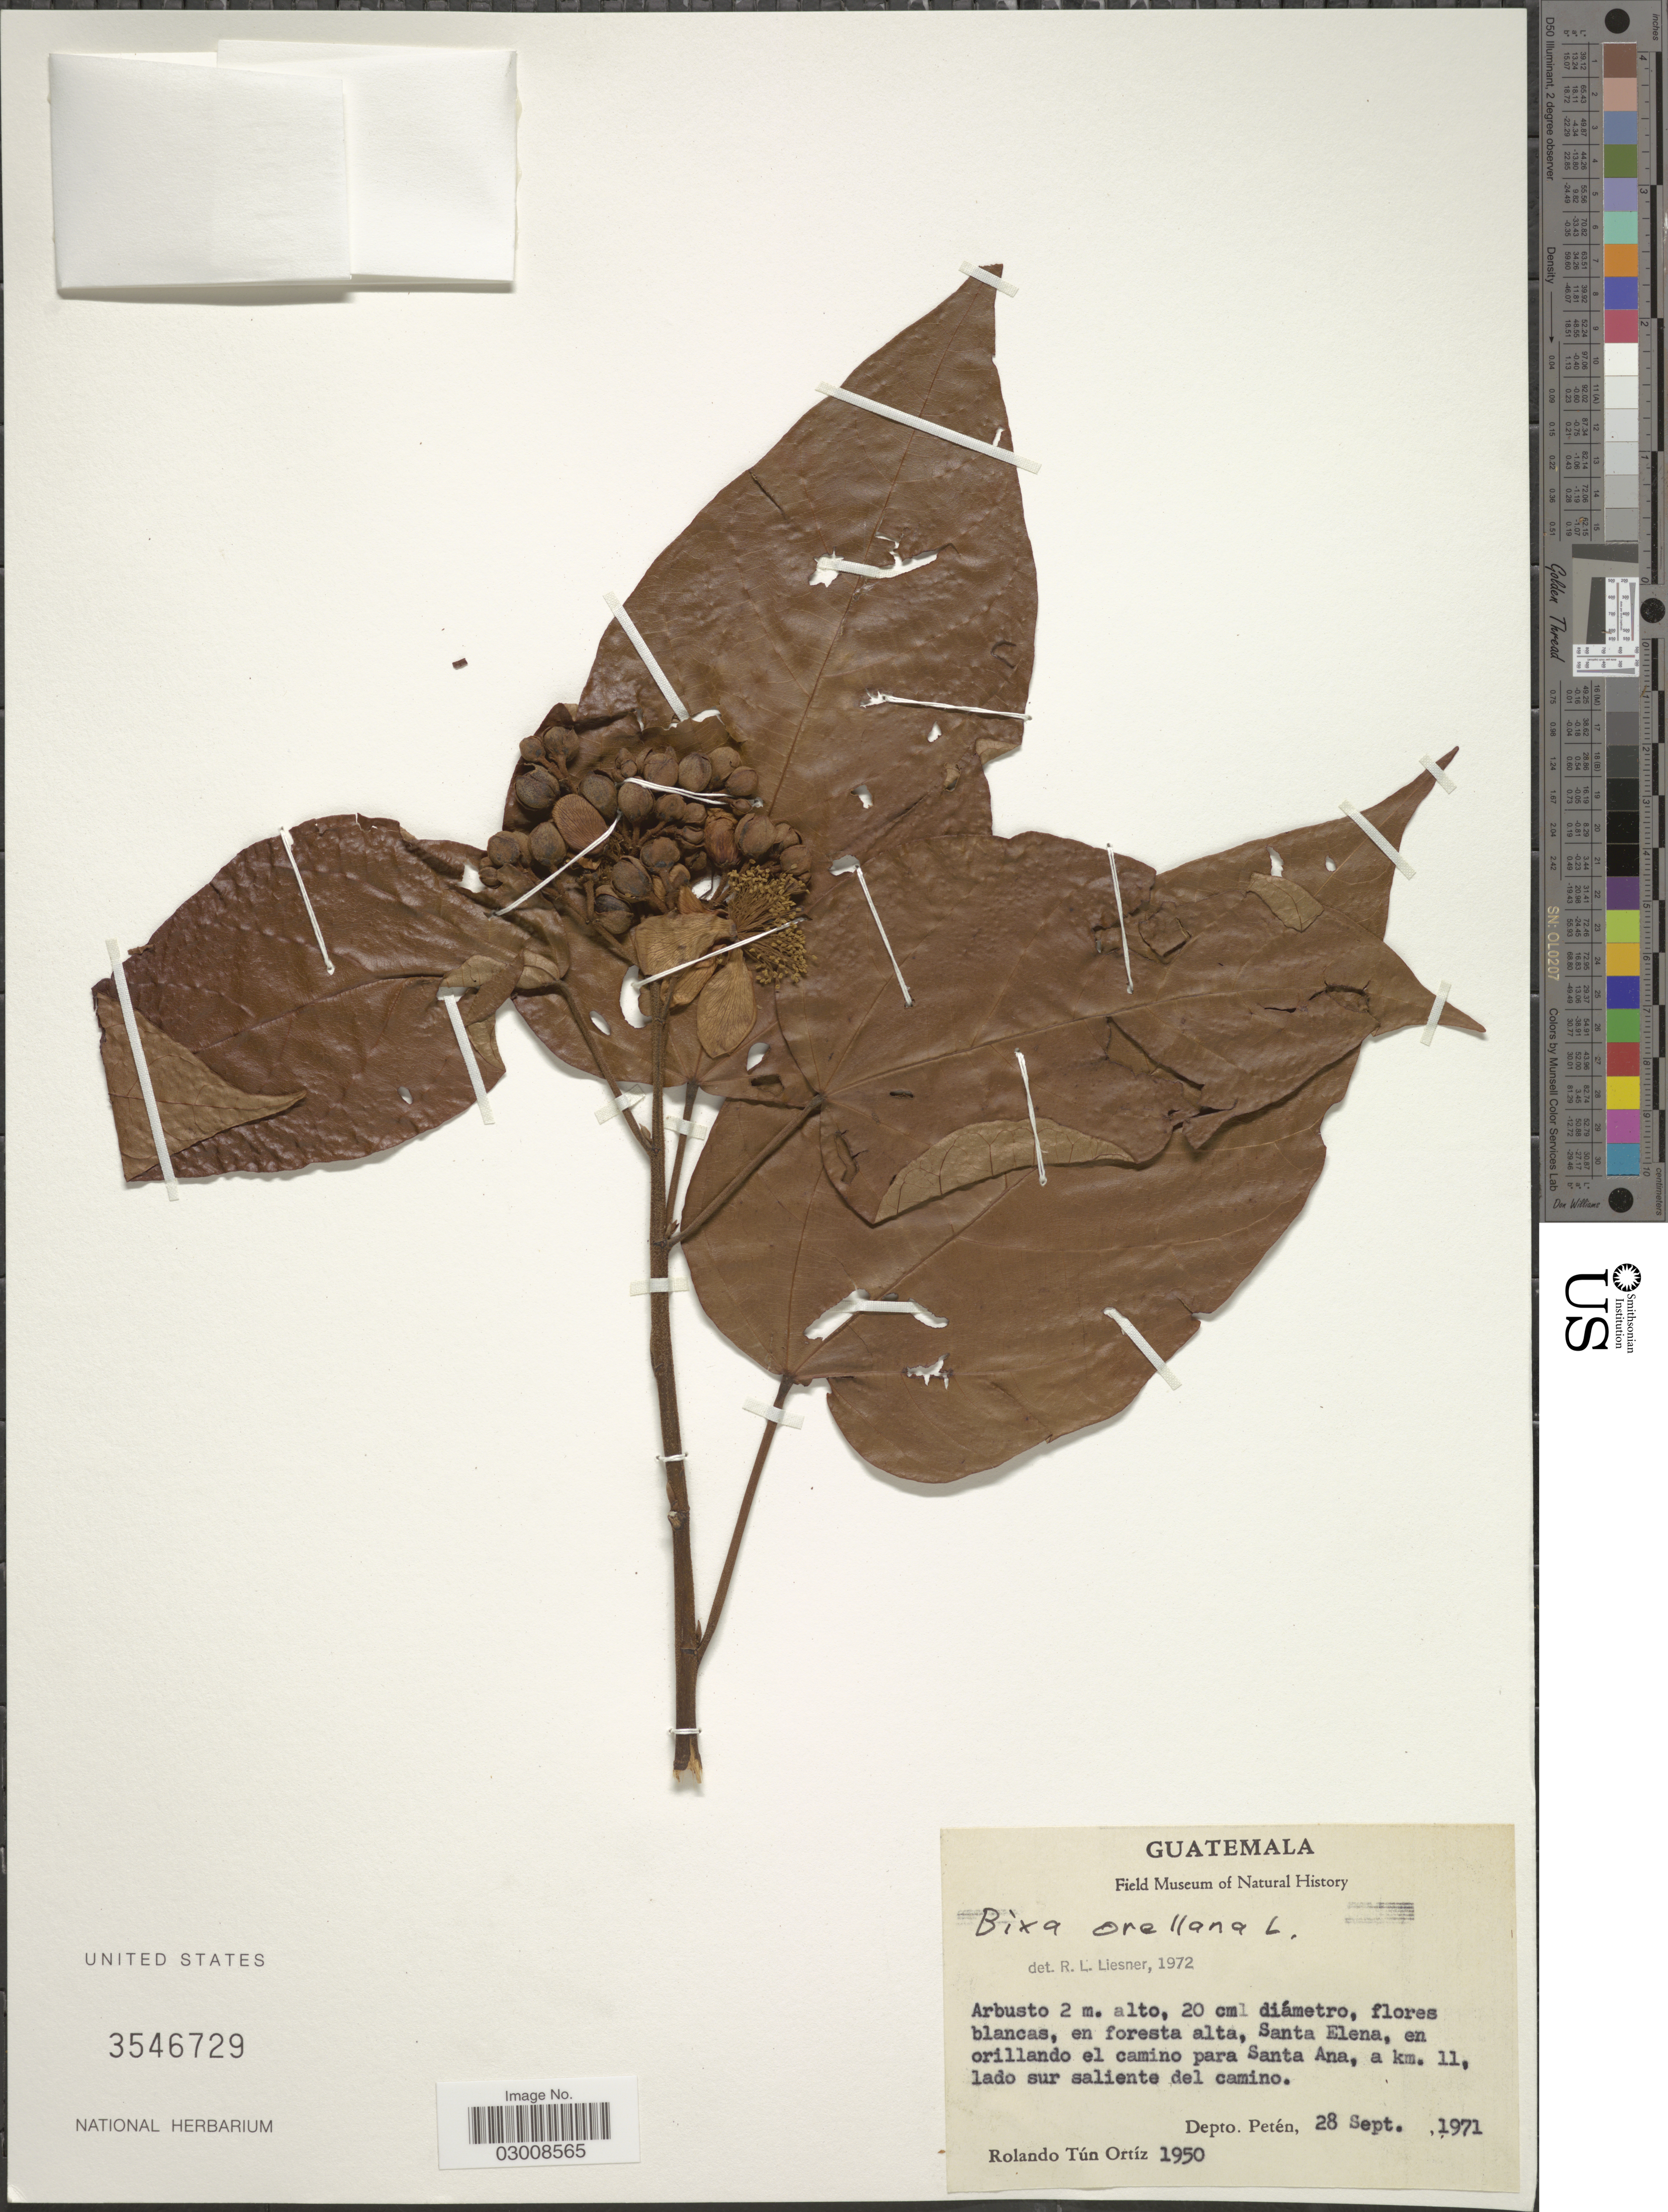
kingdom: Plantae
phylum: Tracheophyta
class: Magnoliopsida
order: Malvales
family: Bixaceae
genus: Bixa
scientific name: Bixa orellana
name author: L.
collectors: R. Tún Ortíz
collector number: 1950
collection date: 1971-09-28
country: Guatemala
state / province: El Petén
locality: Santa Elena, en orillando el camino par Santa Ana, a km. 11, lado sur saliente del camino. Depto. Petén.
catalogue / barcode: US 3546729